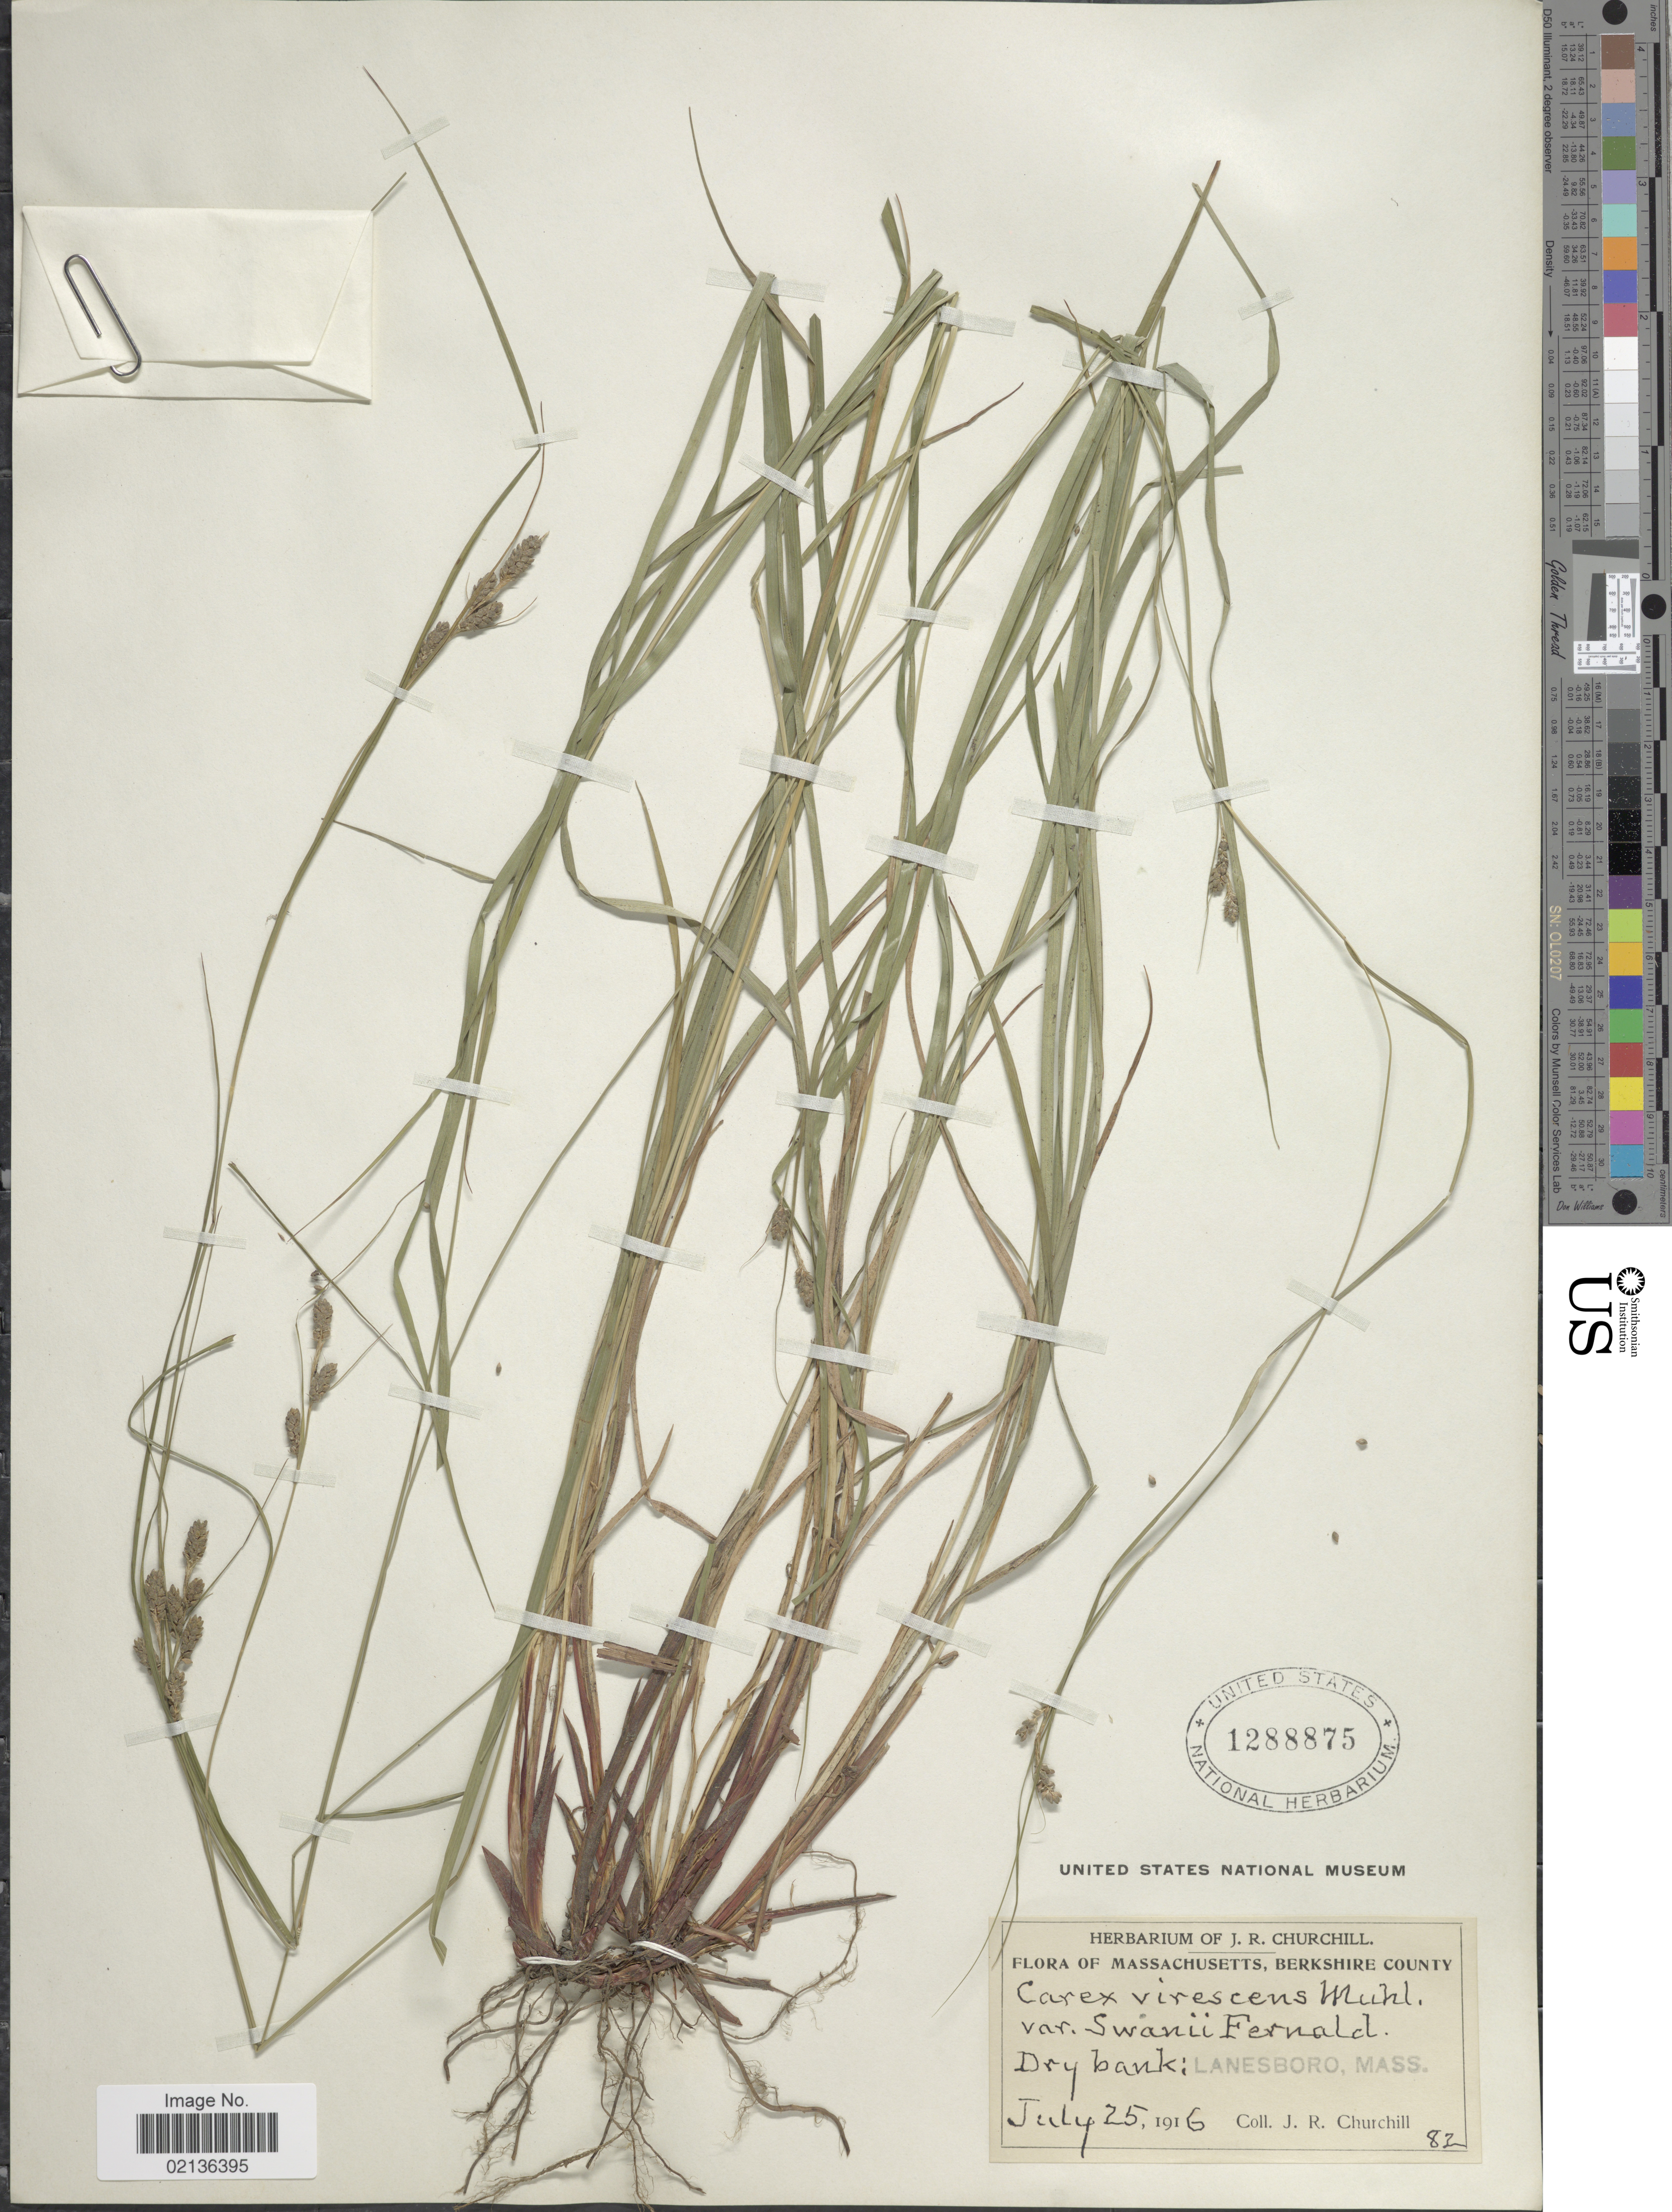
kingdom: Plantae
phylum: Tracheophyta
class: Liliopsida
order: Poales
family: Cyperaceae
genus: Carex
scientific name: Carex swanii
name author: (Fernald) Mack.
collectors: J. Churchill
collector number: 82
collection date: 1916-07-25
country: United States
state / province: Massachusetts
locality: Berkshire County, Dry bank, Lanesboro, Mass.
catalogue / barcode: US 1288875